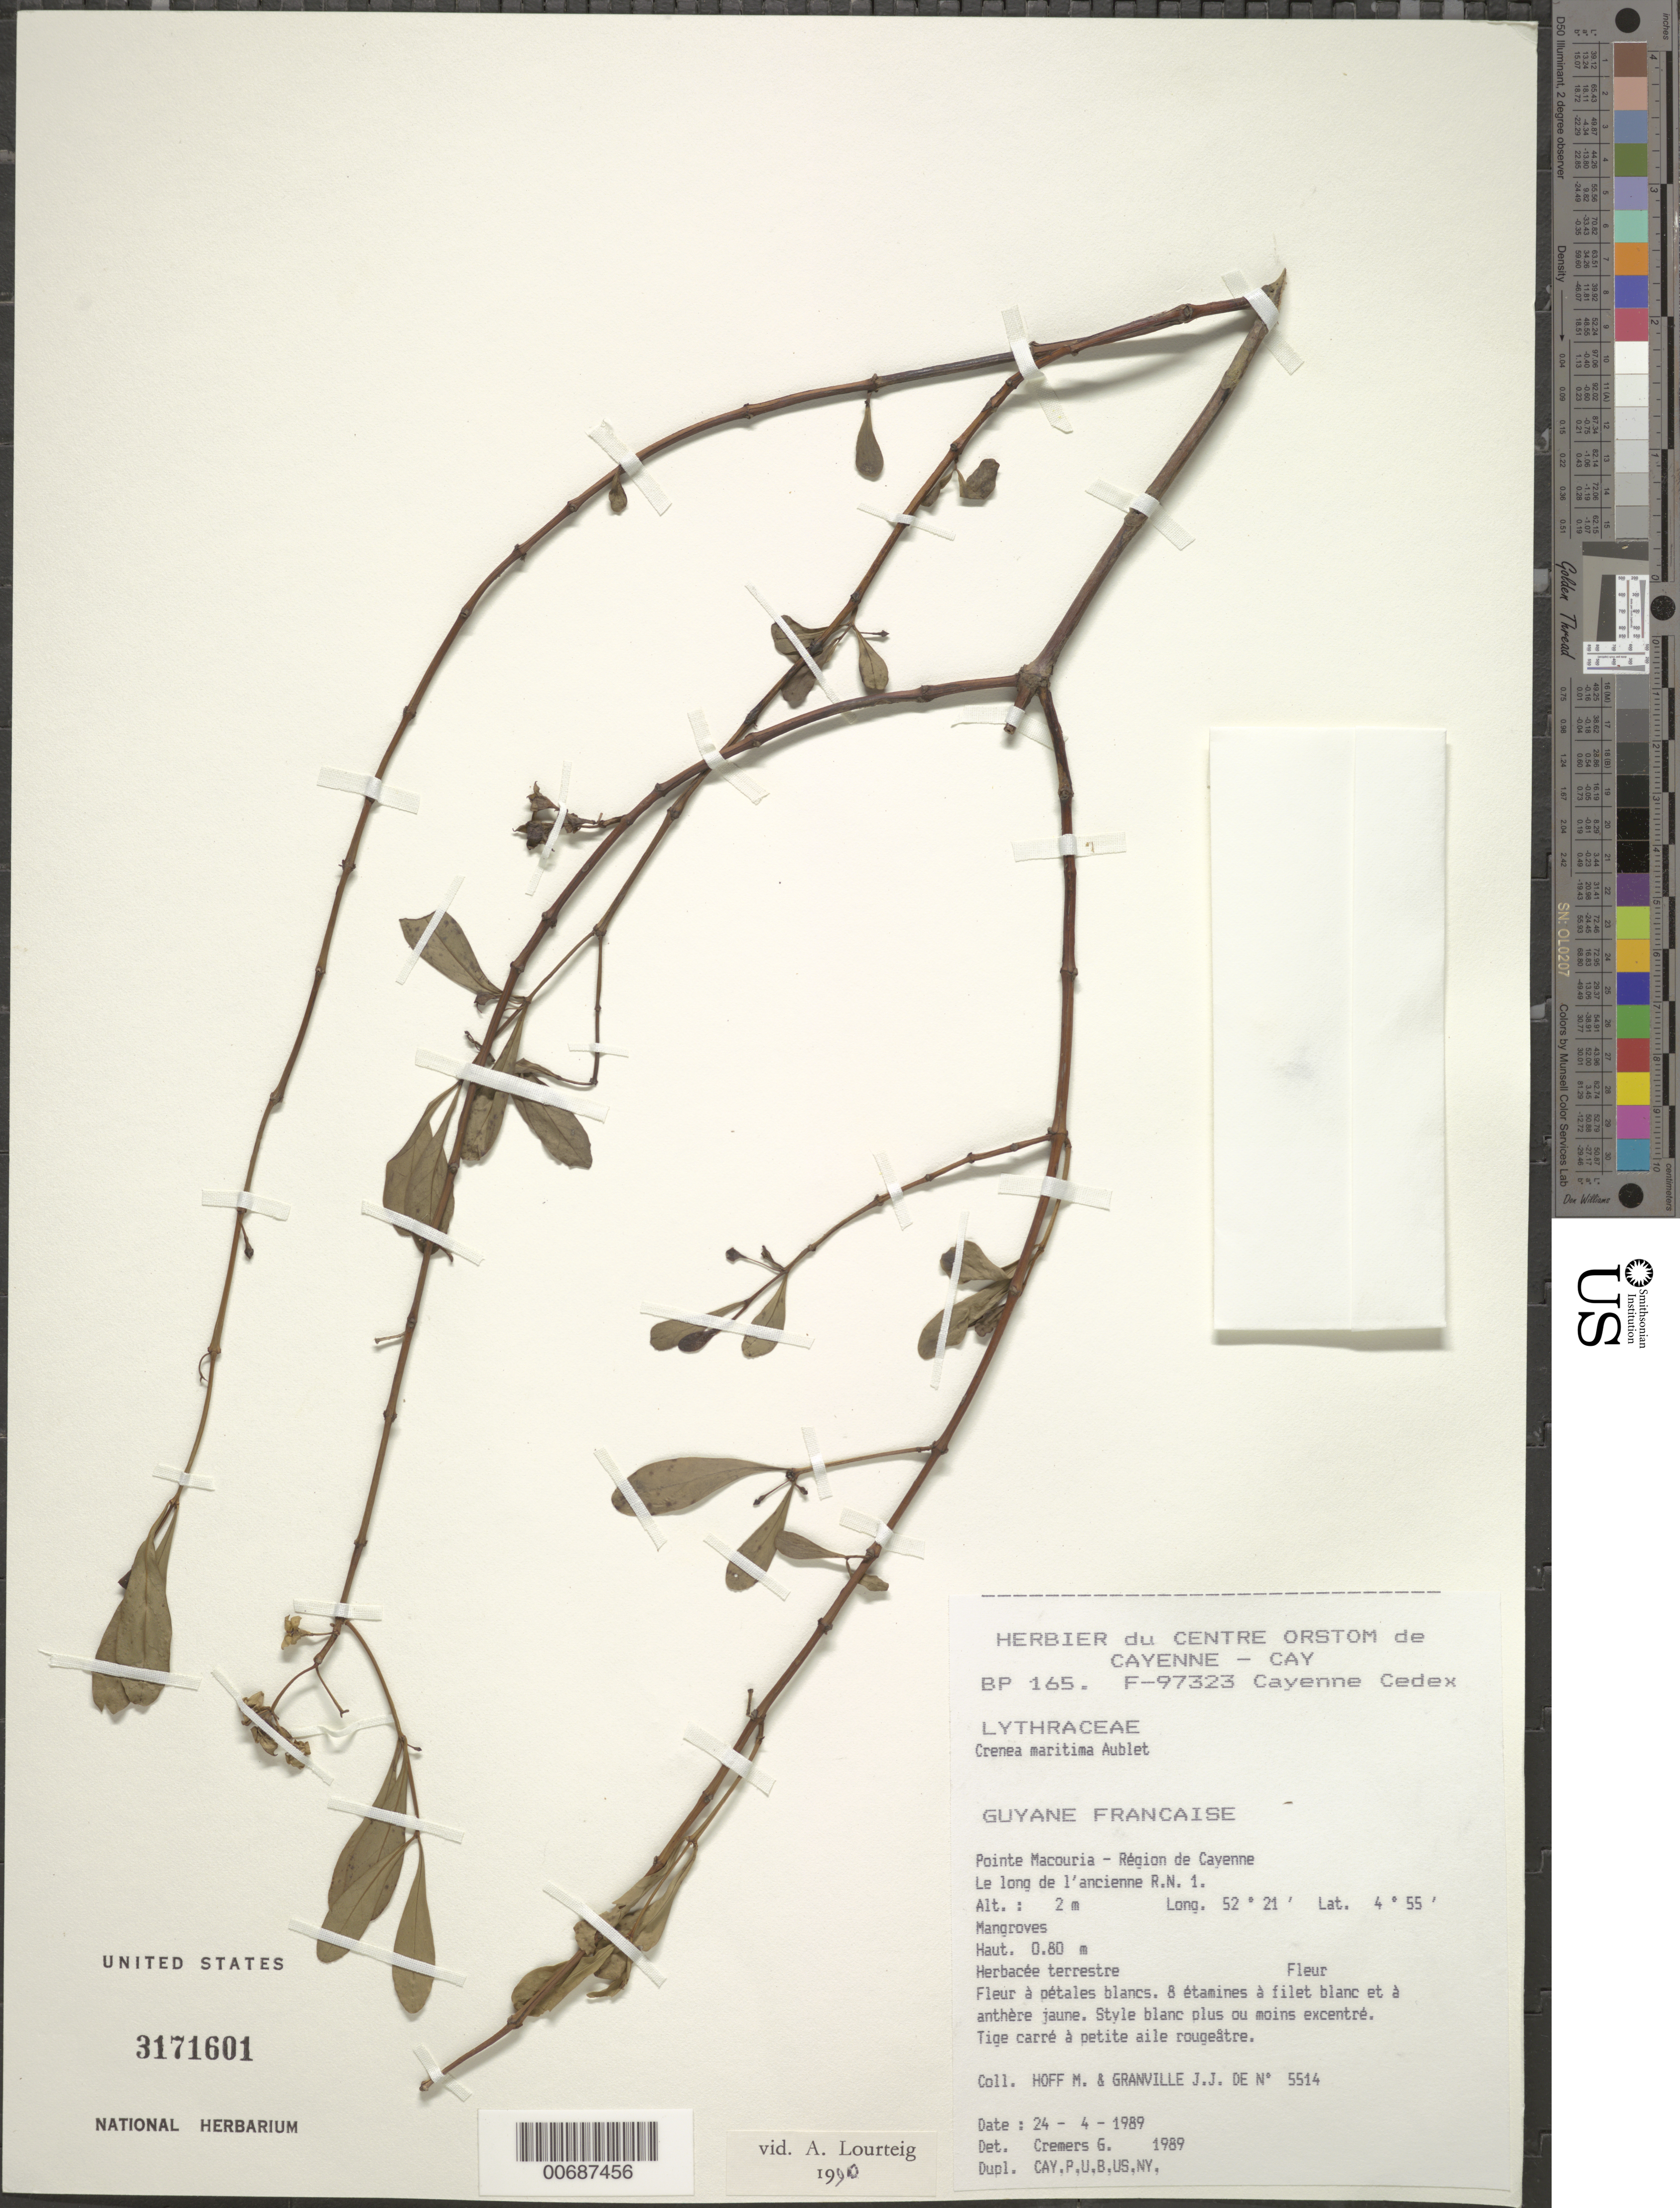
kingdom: Plantae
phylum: Tracheophyta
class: Magnoliopsida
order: Myrtales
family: Lythraceae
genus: Ammannia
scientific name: Ammannia maritima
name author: (Aubl.) S.A. Graham et al.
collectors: M. Hoff & J.-J. de Granville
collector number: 5514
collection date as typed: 24-Apr-89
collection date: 1989-04-24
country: French Guiana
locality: Pointe Macouria, région de Cayenne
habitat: Mangroves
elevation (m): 2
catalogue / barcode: US 3171601